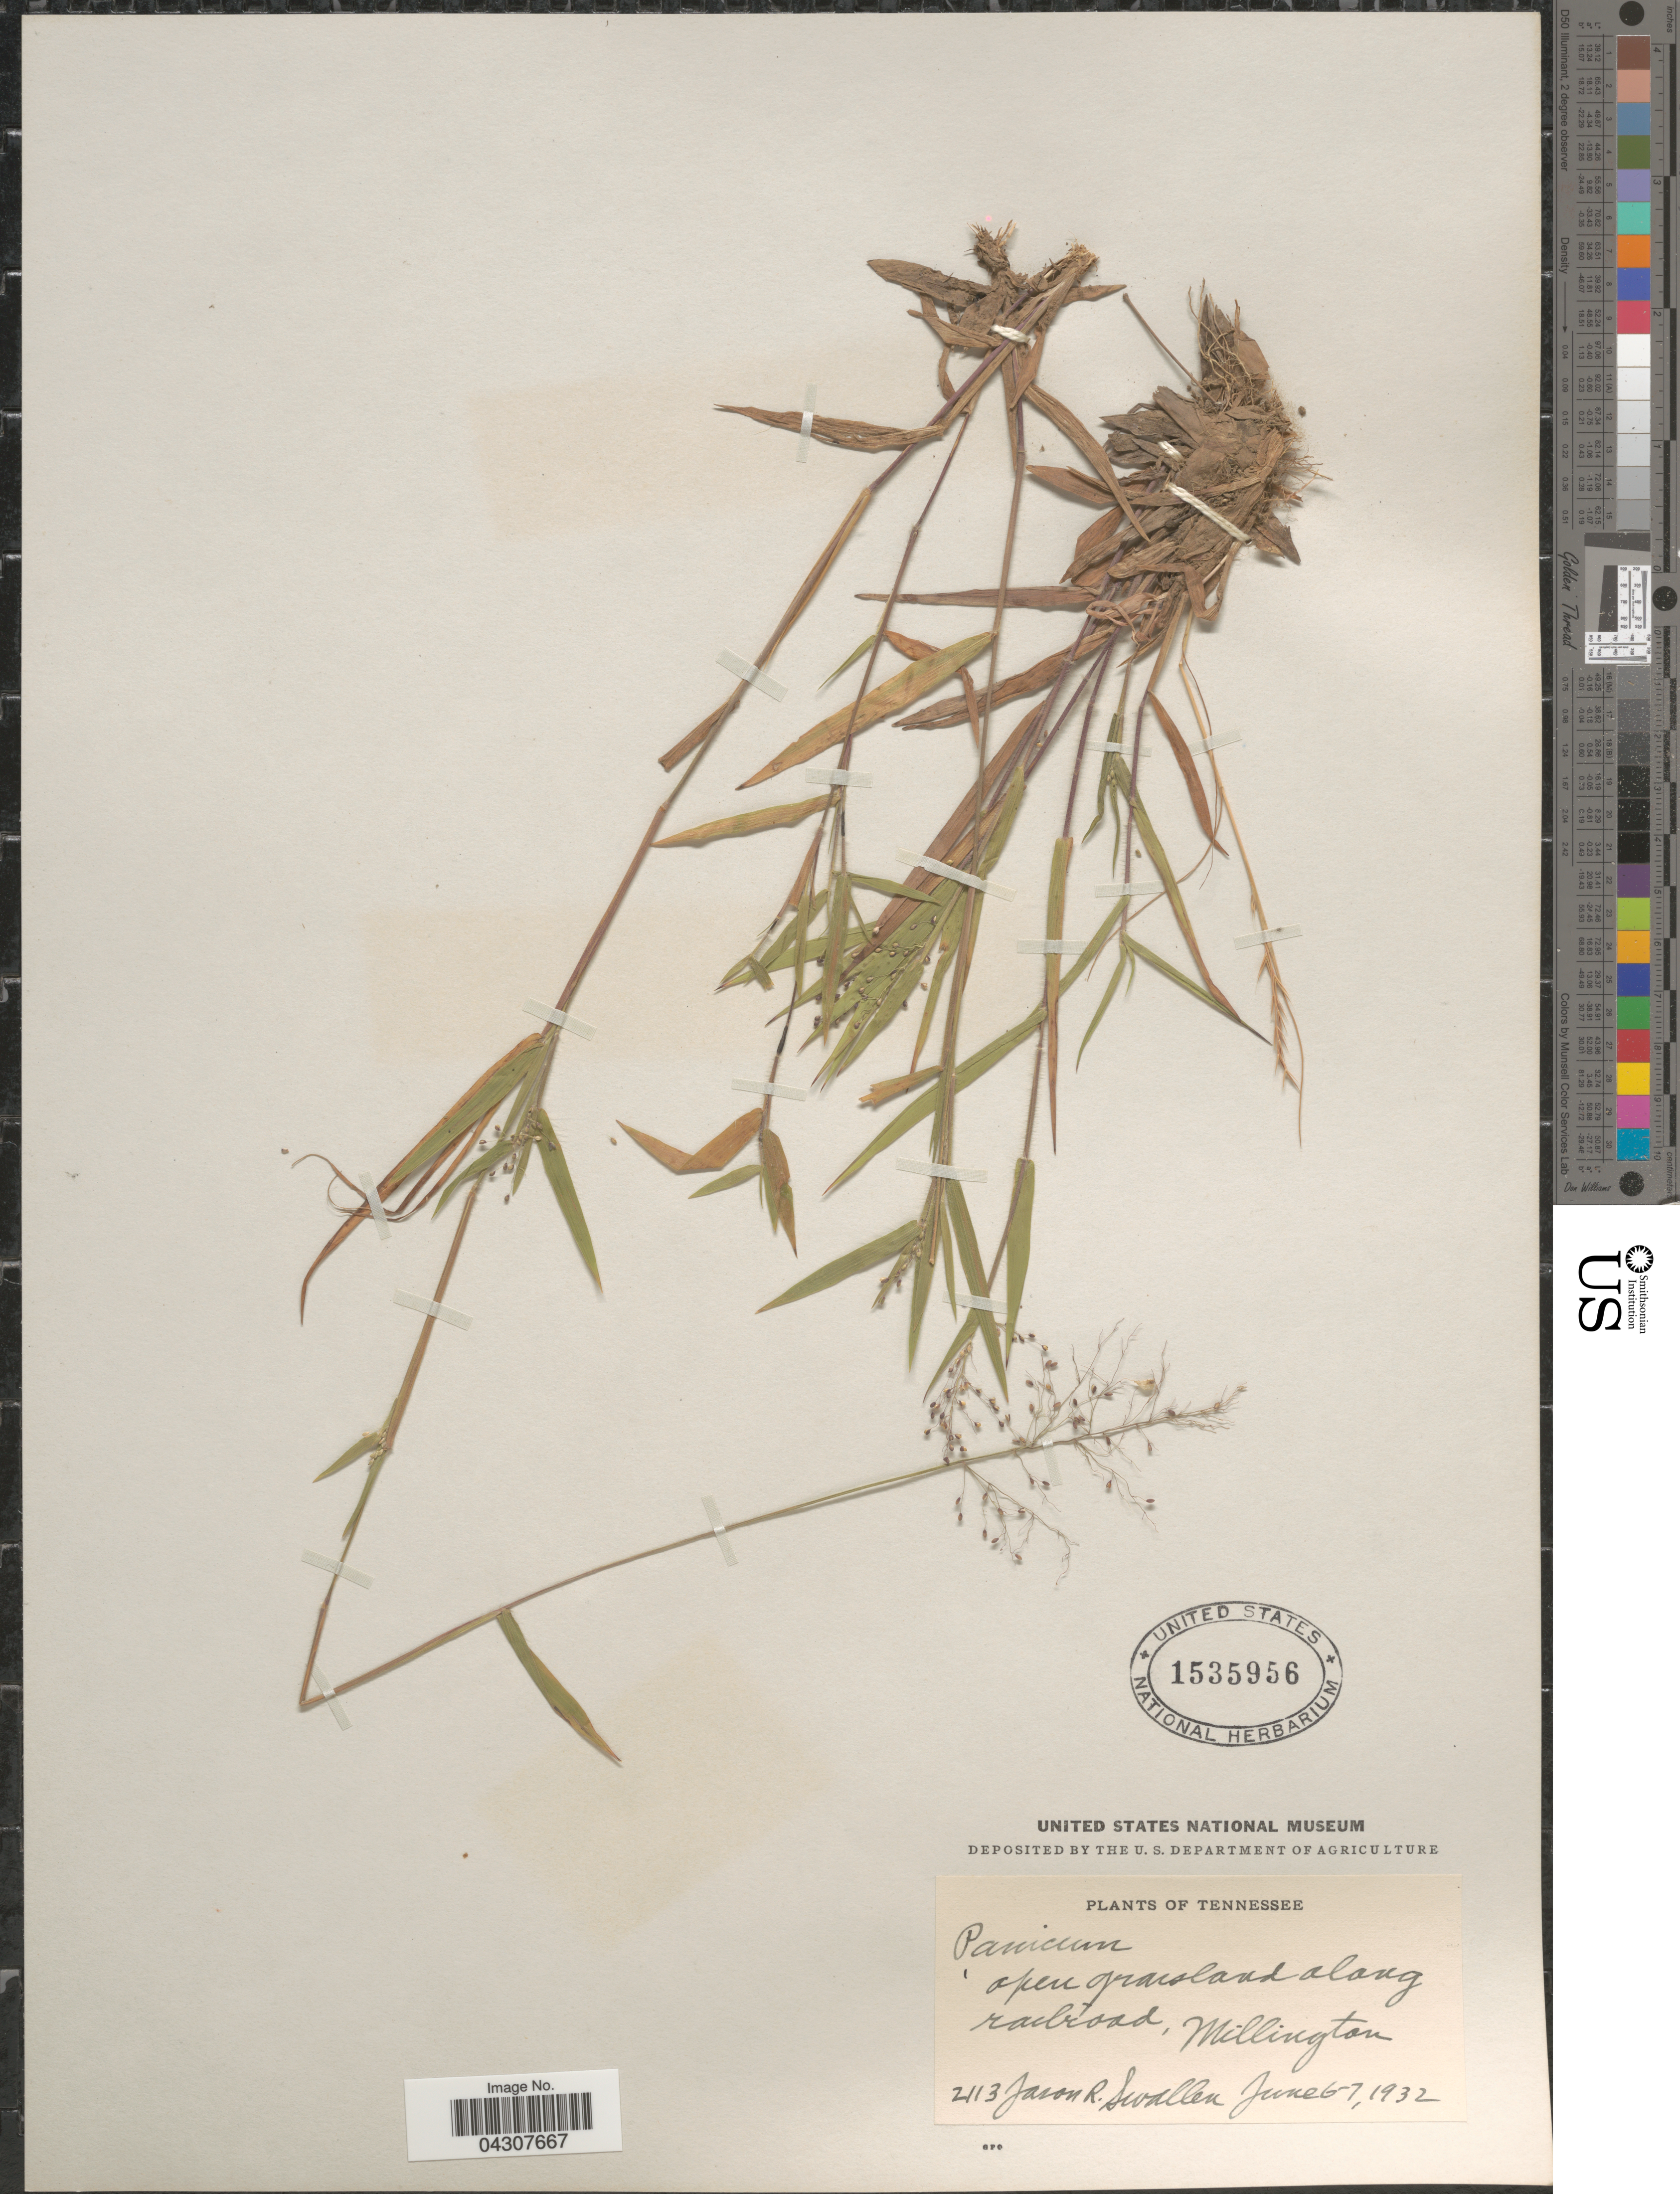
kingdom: Plantae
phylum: Tracheophyta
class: Liliopsida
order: Poales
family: Poaceae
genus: Dichanthelium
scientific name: Dichanthelium acuminatum var. acuminatum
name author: (Sw.) Gould & C.A. Clark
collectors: J. R. Swallen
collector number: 2113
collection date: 1932-06-06/1932-06-07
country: United States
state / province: Tennessee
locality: Open grassland along railroad, Millington.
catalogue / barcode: US 1535956